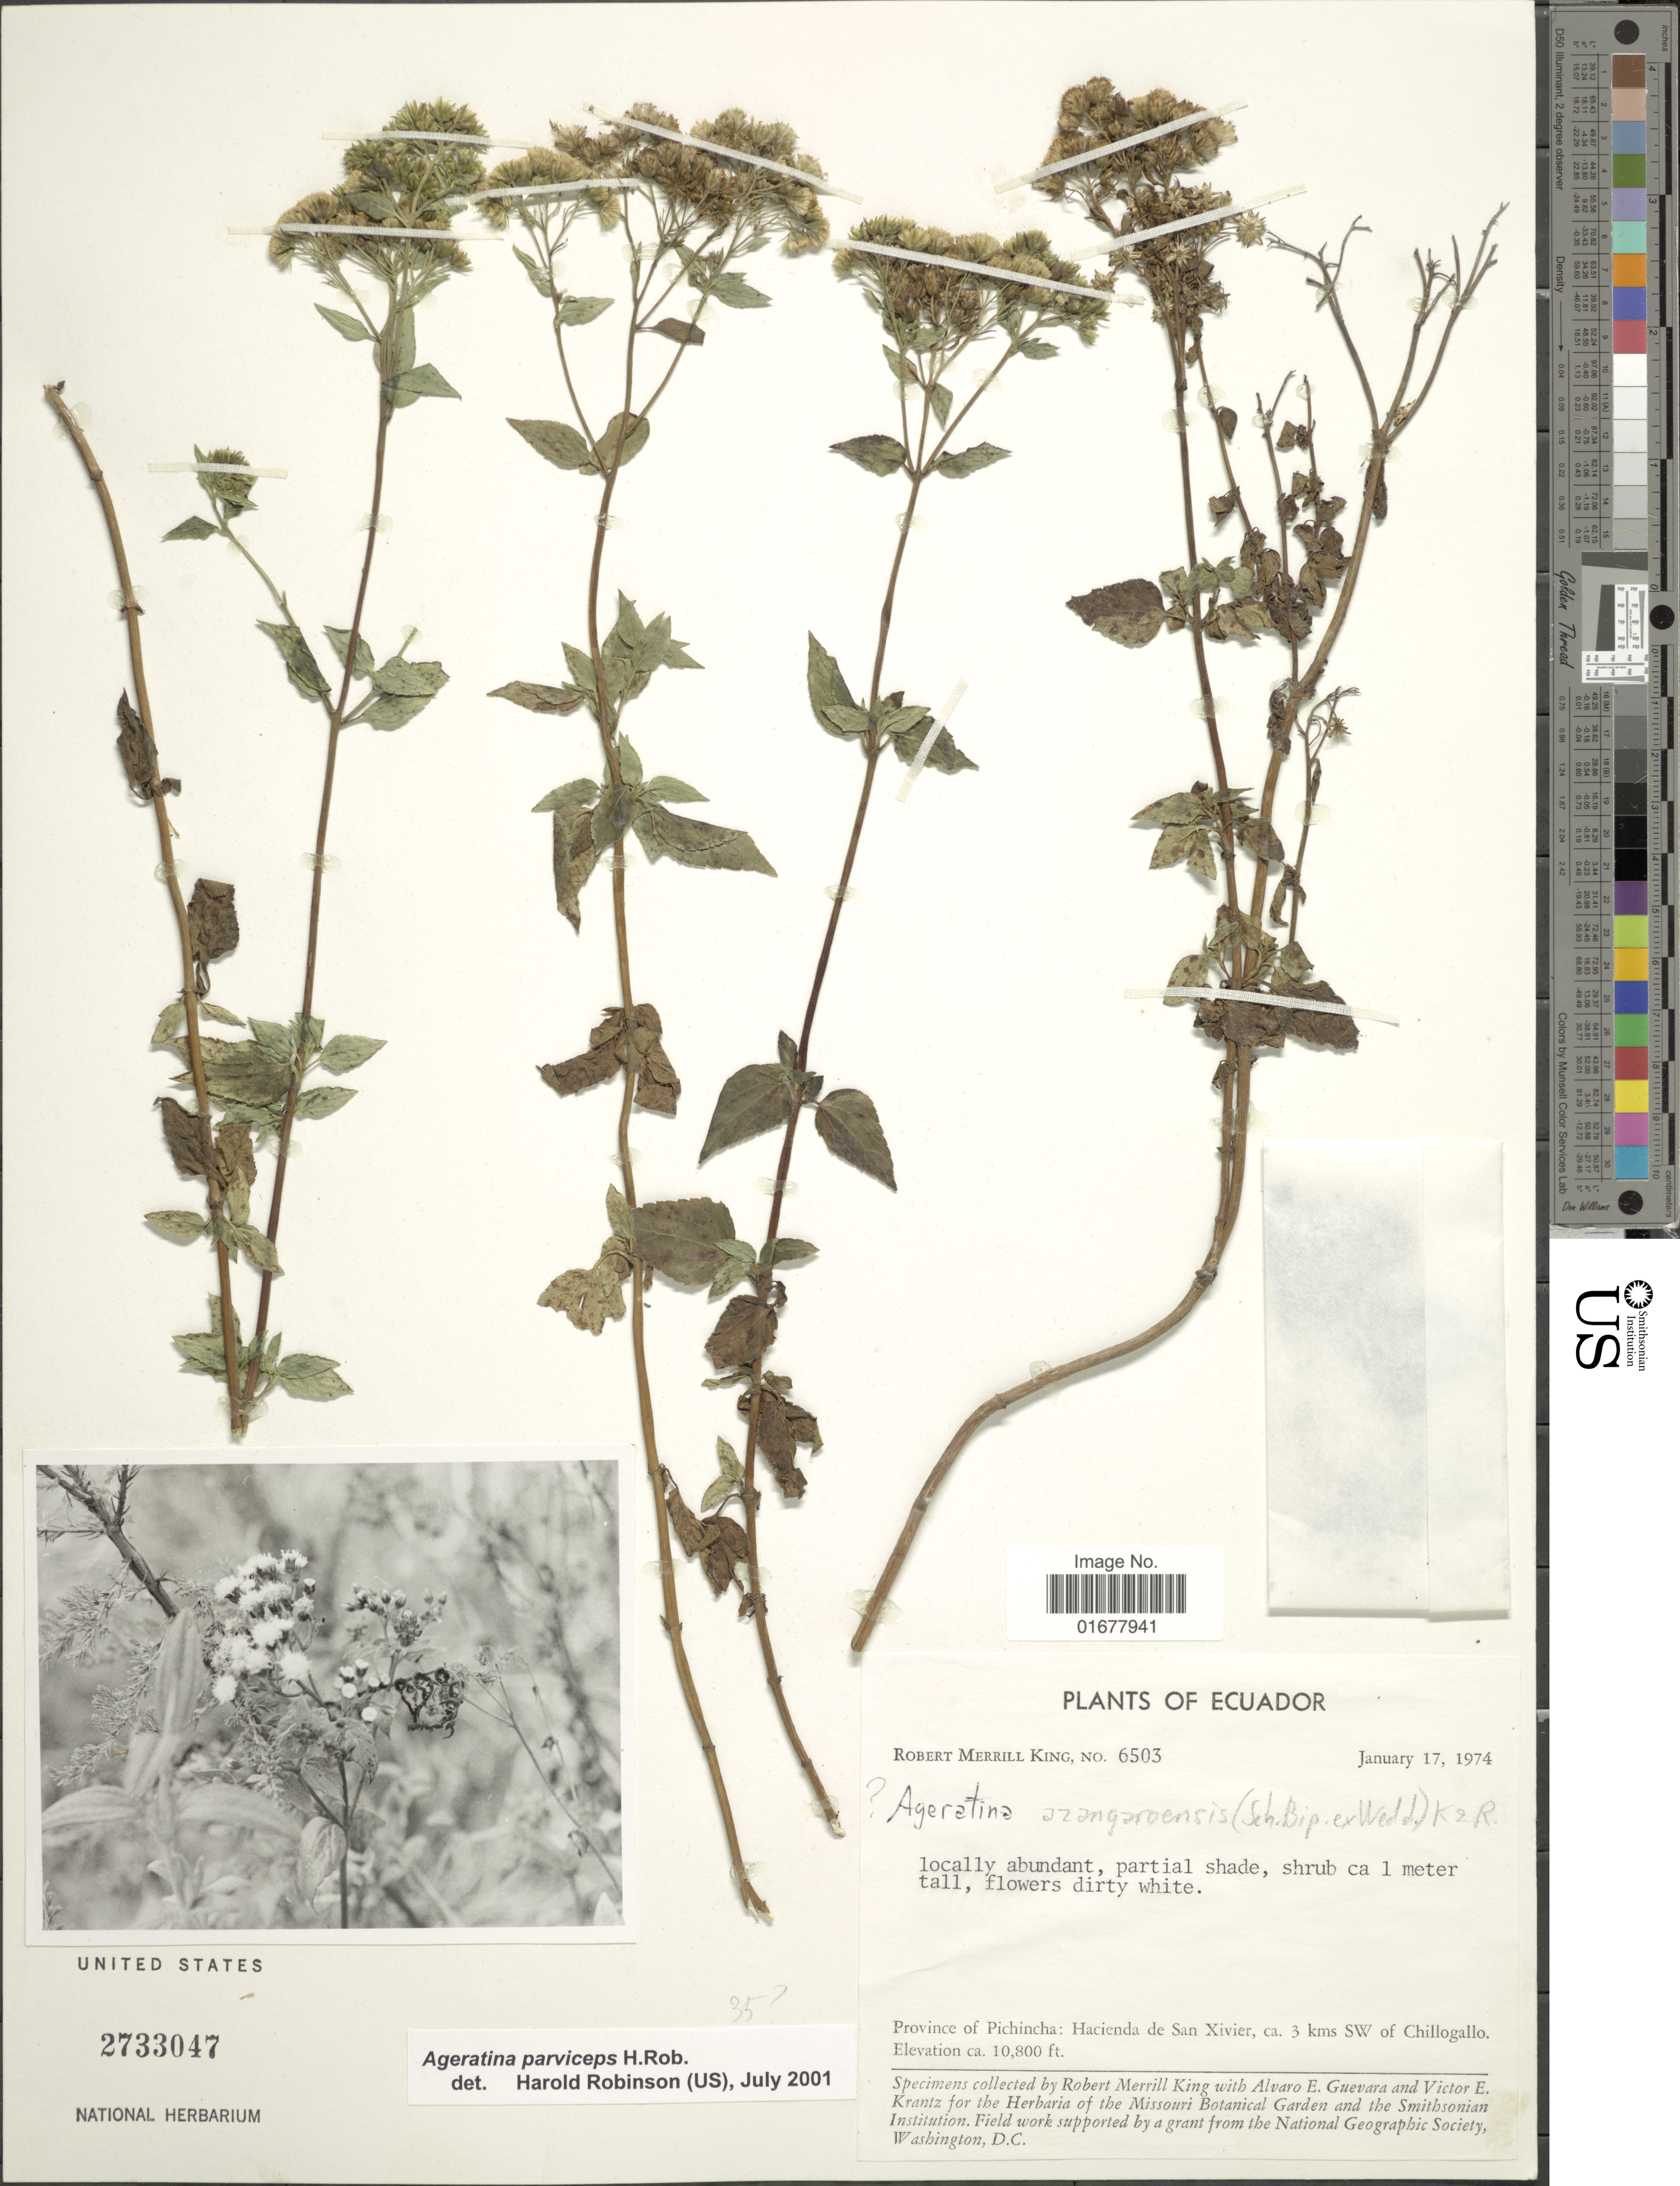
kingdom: Plantae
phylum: Tracheophyta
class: Magnoliopsida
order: Asterales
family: Asteraceae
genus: Ageratina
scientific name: Ageratina parviceps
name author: H. Rob.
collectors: R. M. King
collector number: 6503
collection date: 1974-01-17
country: Ecuador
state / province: Pichincha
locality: Province of Pichincha: Hacienda de San Xivier, 3 kms SW of Chillogallo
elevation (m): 3292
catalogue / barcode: US 2733047